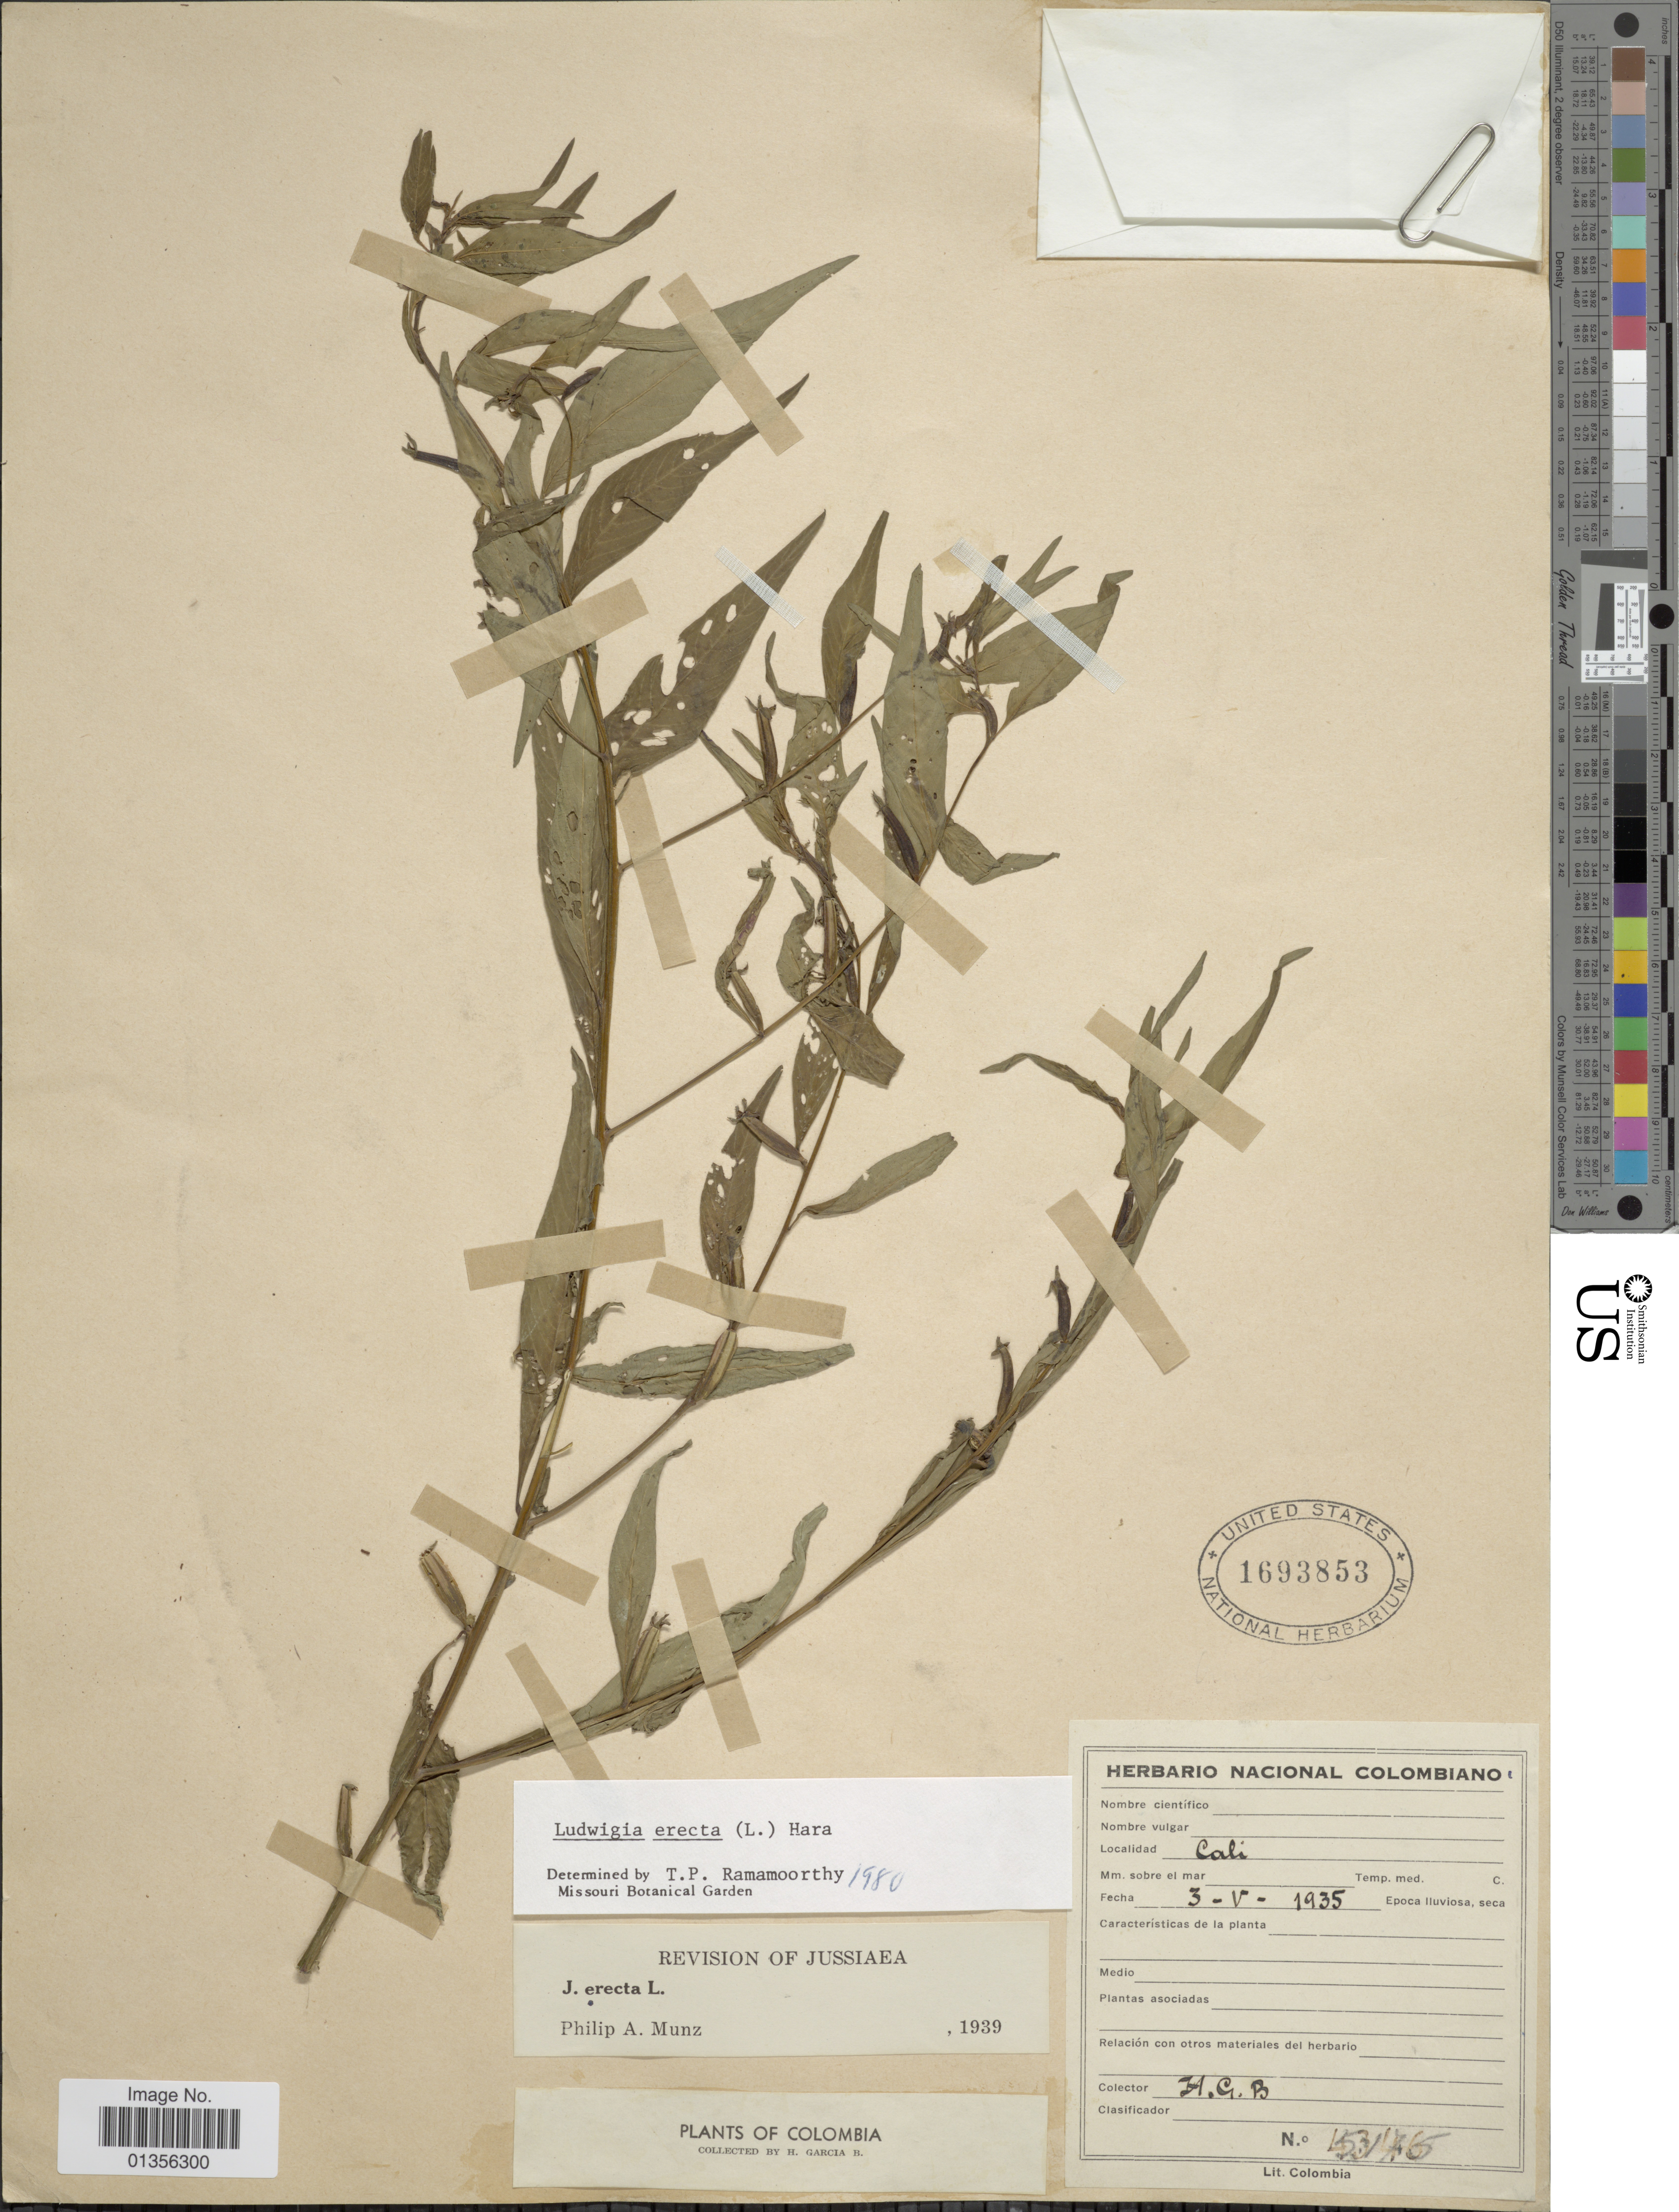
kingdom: Plantae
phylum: Tracheophyta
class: Magnoliopsida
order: Myrtales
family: Onagraceae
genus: Ludwigia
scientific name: Ludwigia erecta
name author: (L.) H. Hara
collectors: H. García Barriga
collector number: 4346 / 5175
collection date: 1935-05-03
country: Colombia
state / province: Valle del Cauca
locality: Cali.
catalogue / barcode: US 1693853